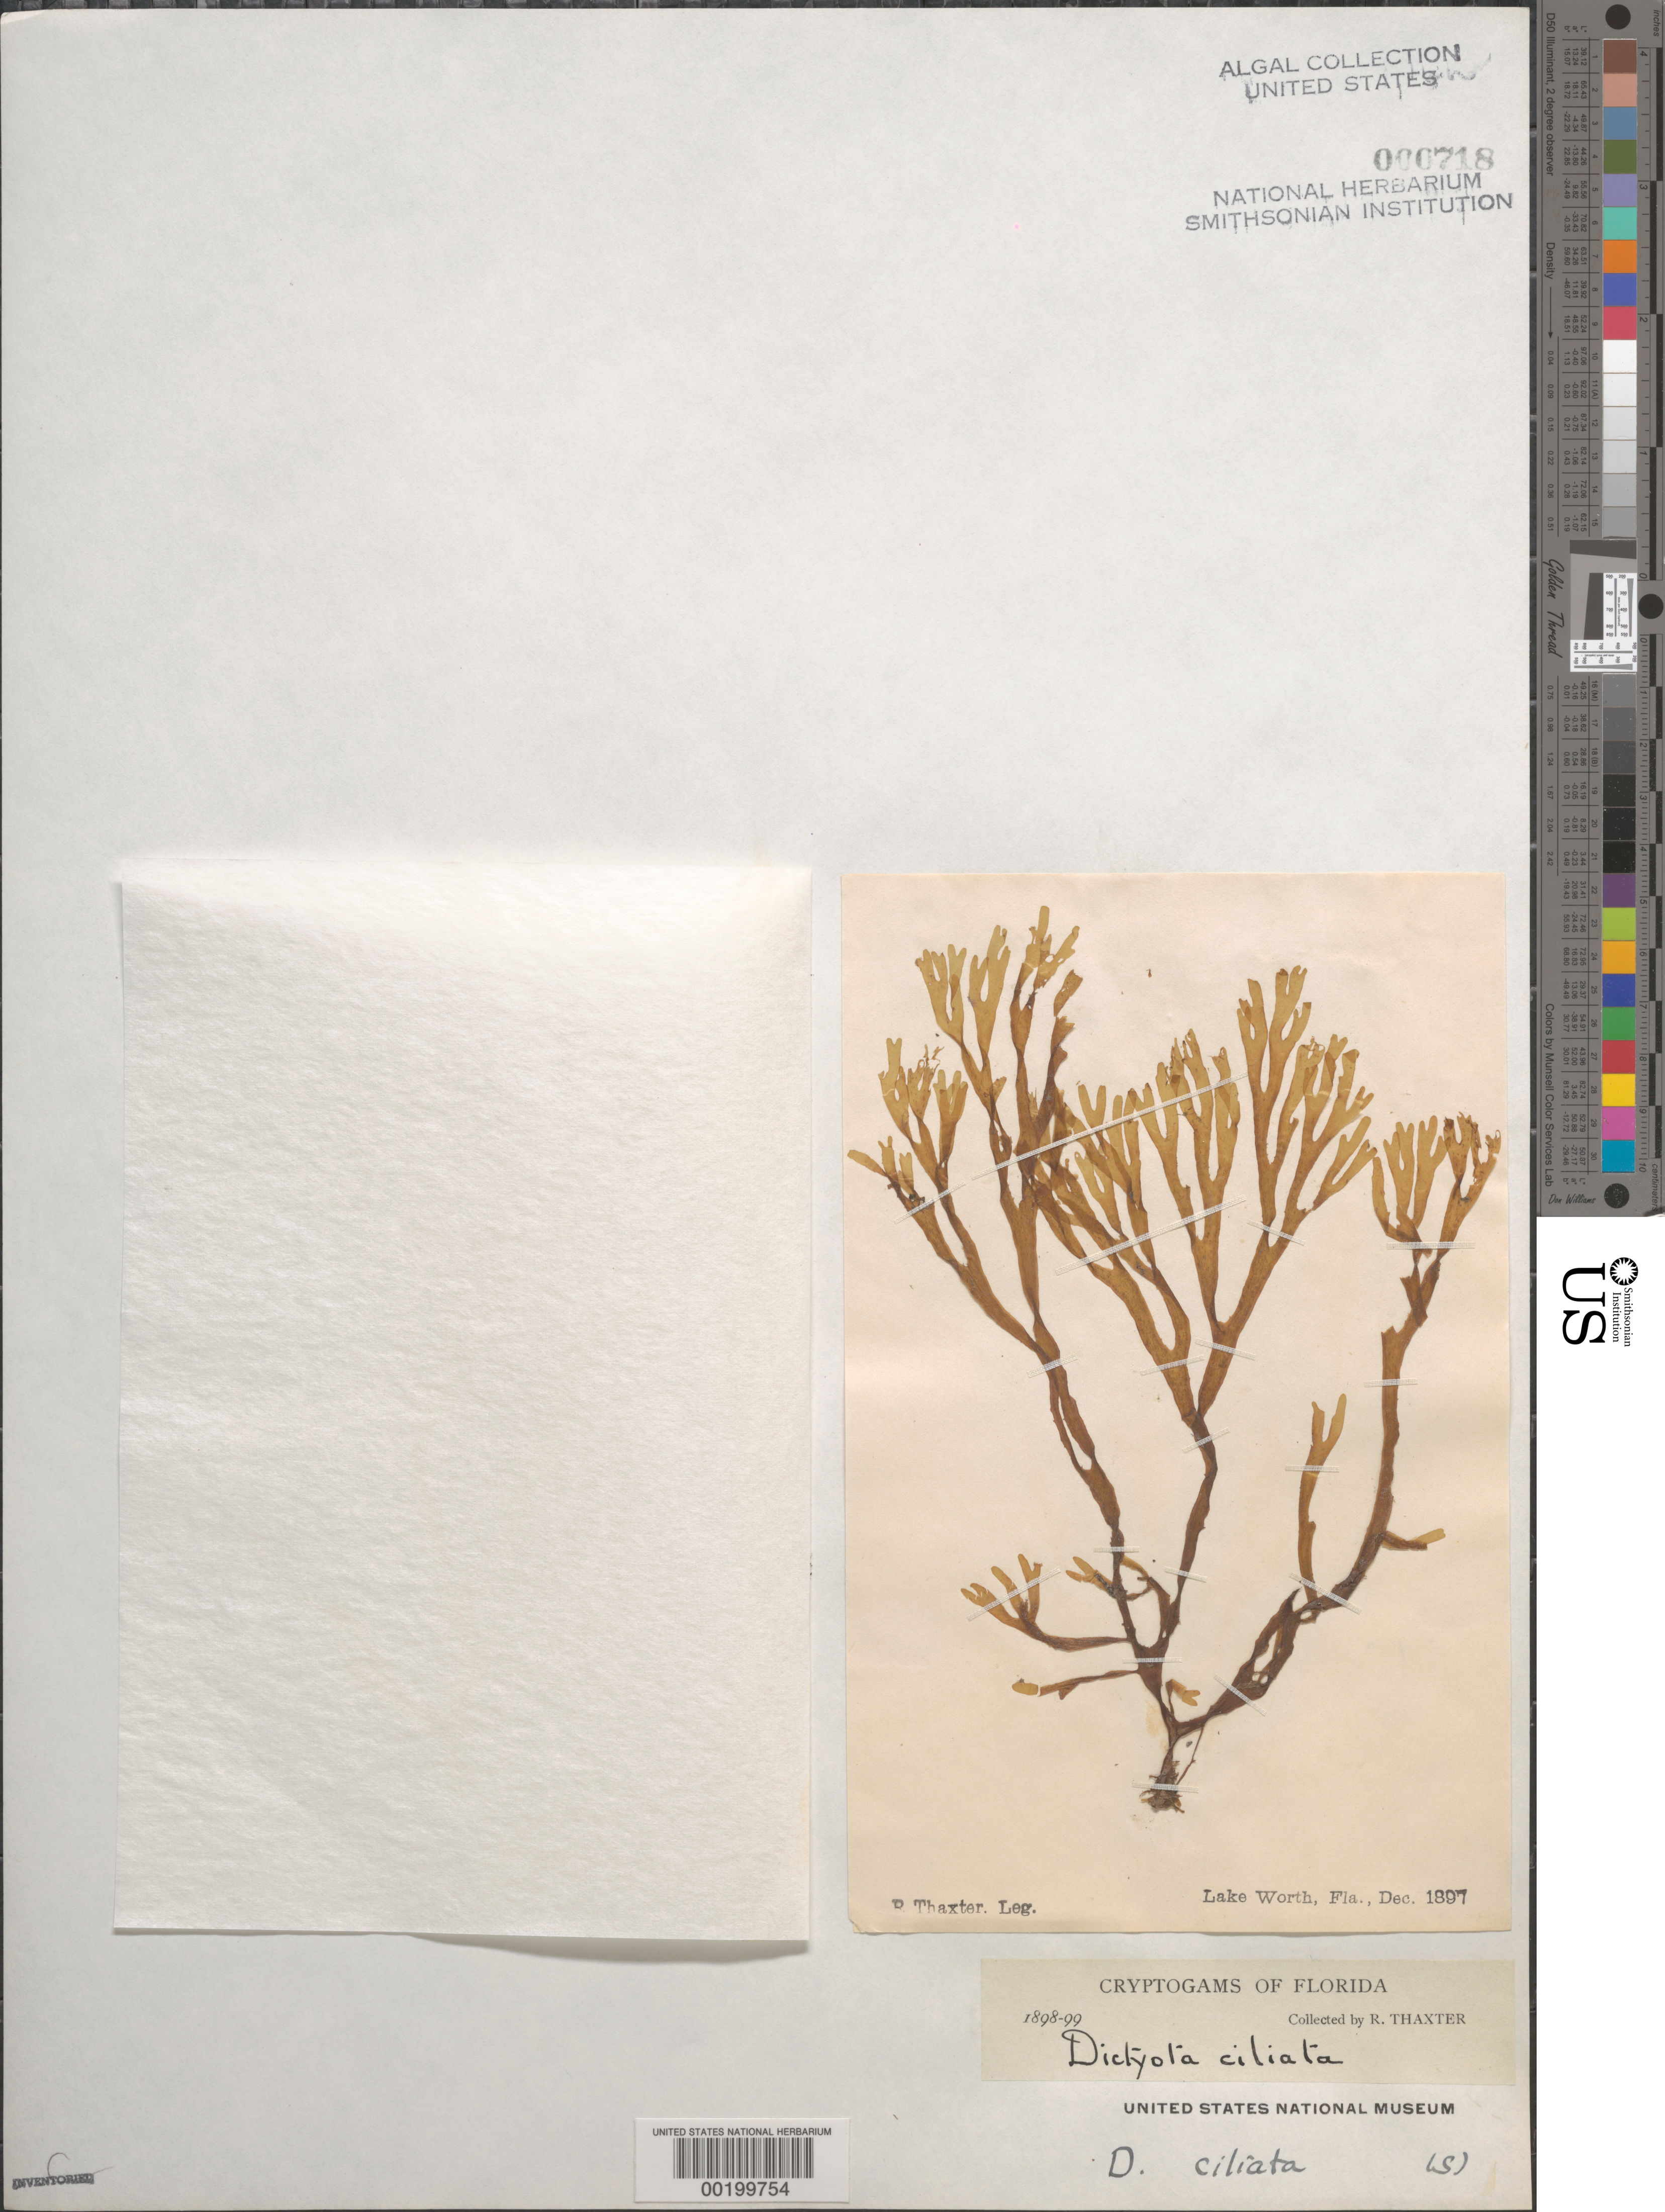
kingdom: Chromista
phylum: Ochrophyta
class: Phaeophyceae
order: Dictyotales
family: Dictyotaceae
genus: Dictyota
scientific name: Dictyota ciliolata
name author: Sond. ex Kütz.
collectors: R. Thaxter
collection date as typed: Dec 1897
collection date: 1897-12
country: United States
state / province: Florida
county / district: Palm Beach County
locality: Lake Worth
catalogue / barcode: US 718